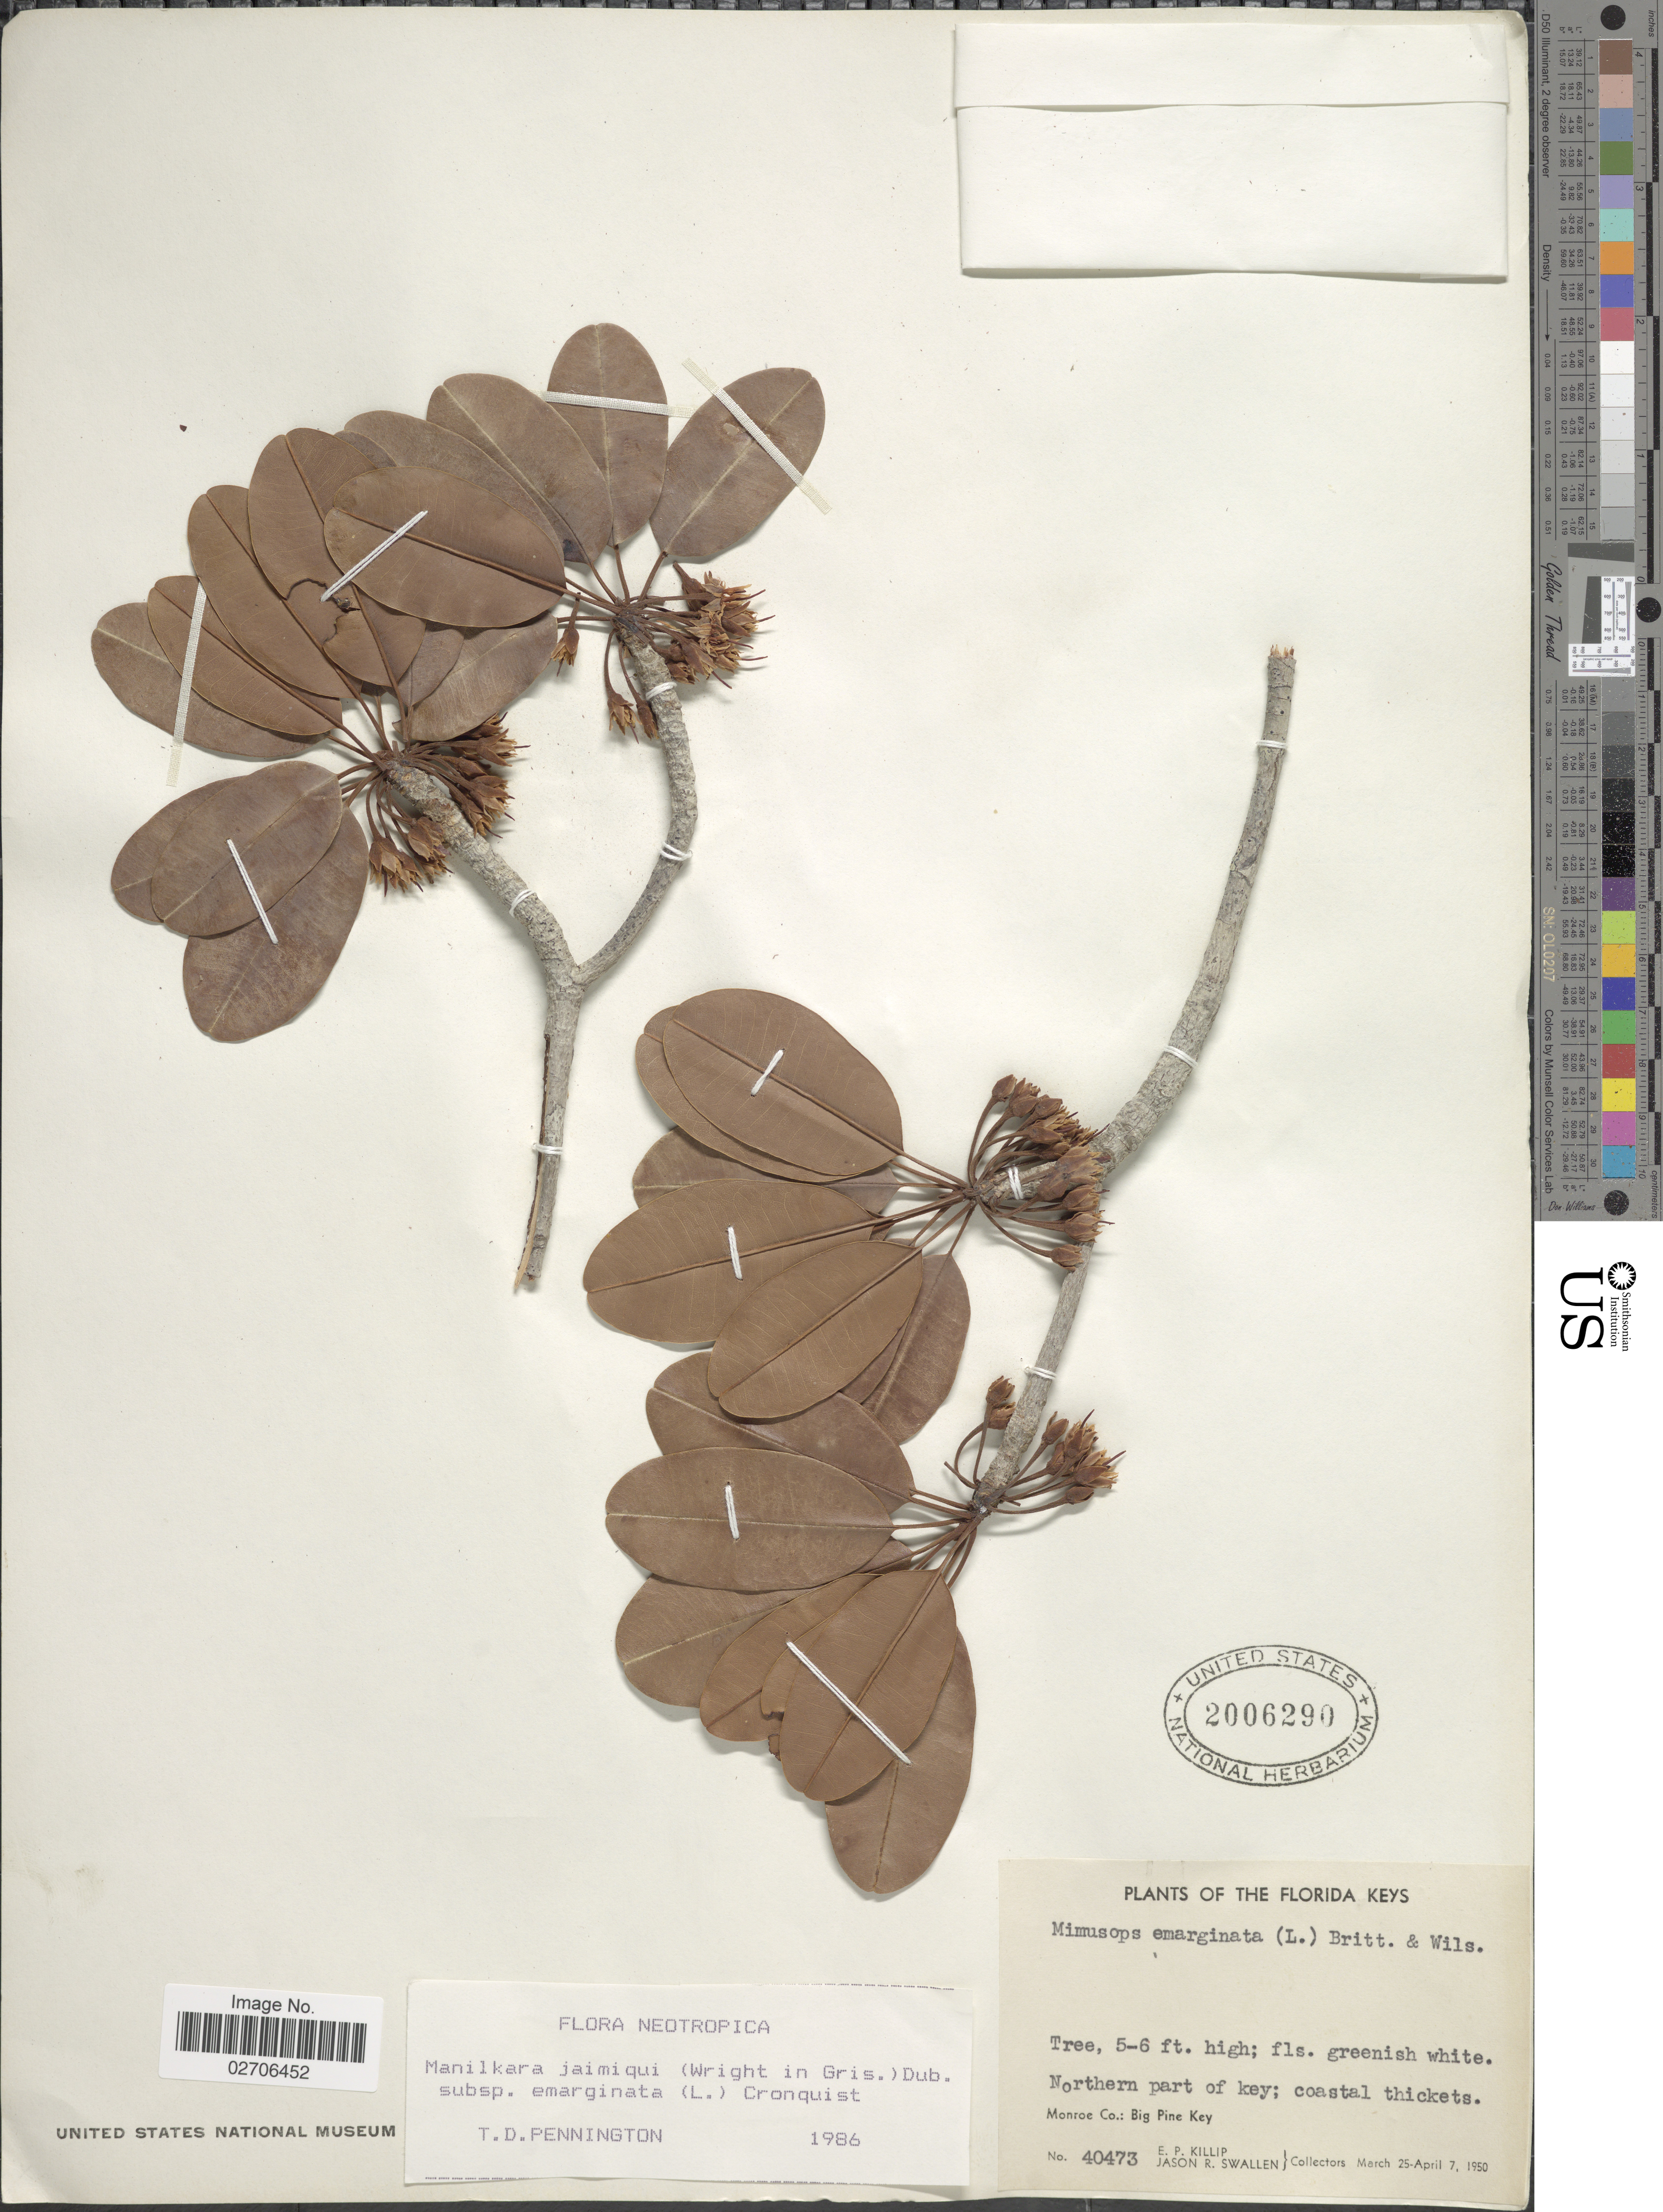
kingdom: Plantae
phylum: Tracheophyta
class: Magnoliopsida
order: Ericales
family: Sapotaceae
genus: Manilkara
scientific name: Manilkara jaimiqui subsp. emarginata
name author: (L.) Cronq.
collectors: E. P. Killip & J. R. Swallen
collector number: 40473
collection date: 1950-03-25/1950-04-07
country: United States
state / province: Florida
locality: The Florida Keys, Northern part of key, Monroe Co.: Big Pine Key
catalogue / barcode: US 2006290